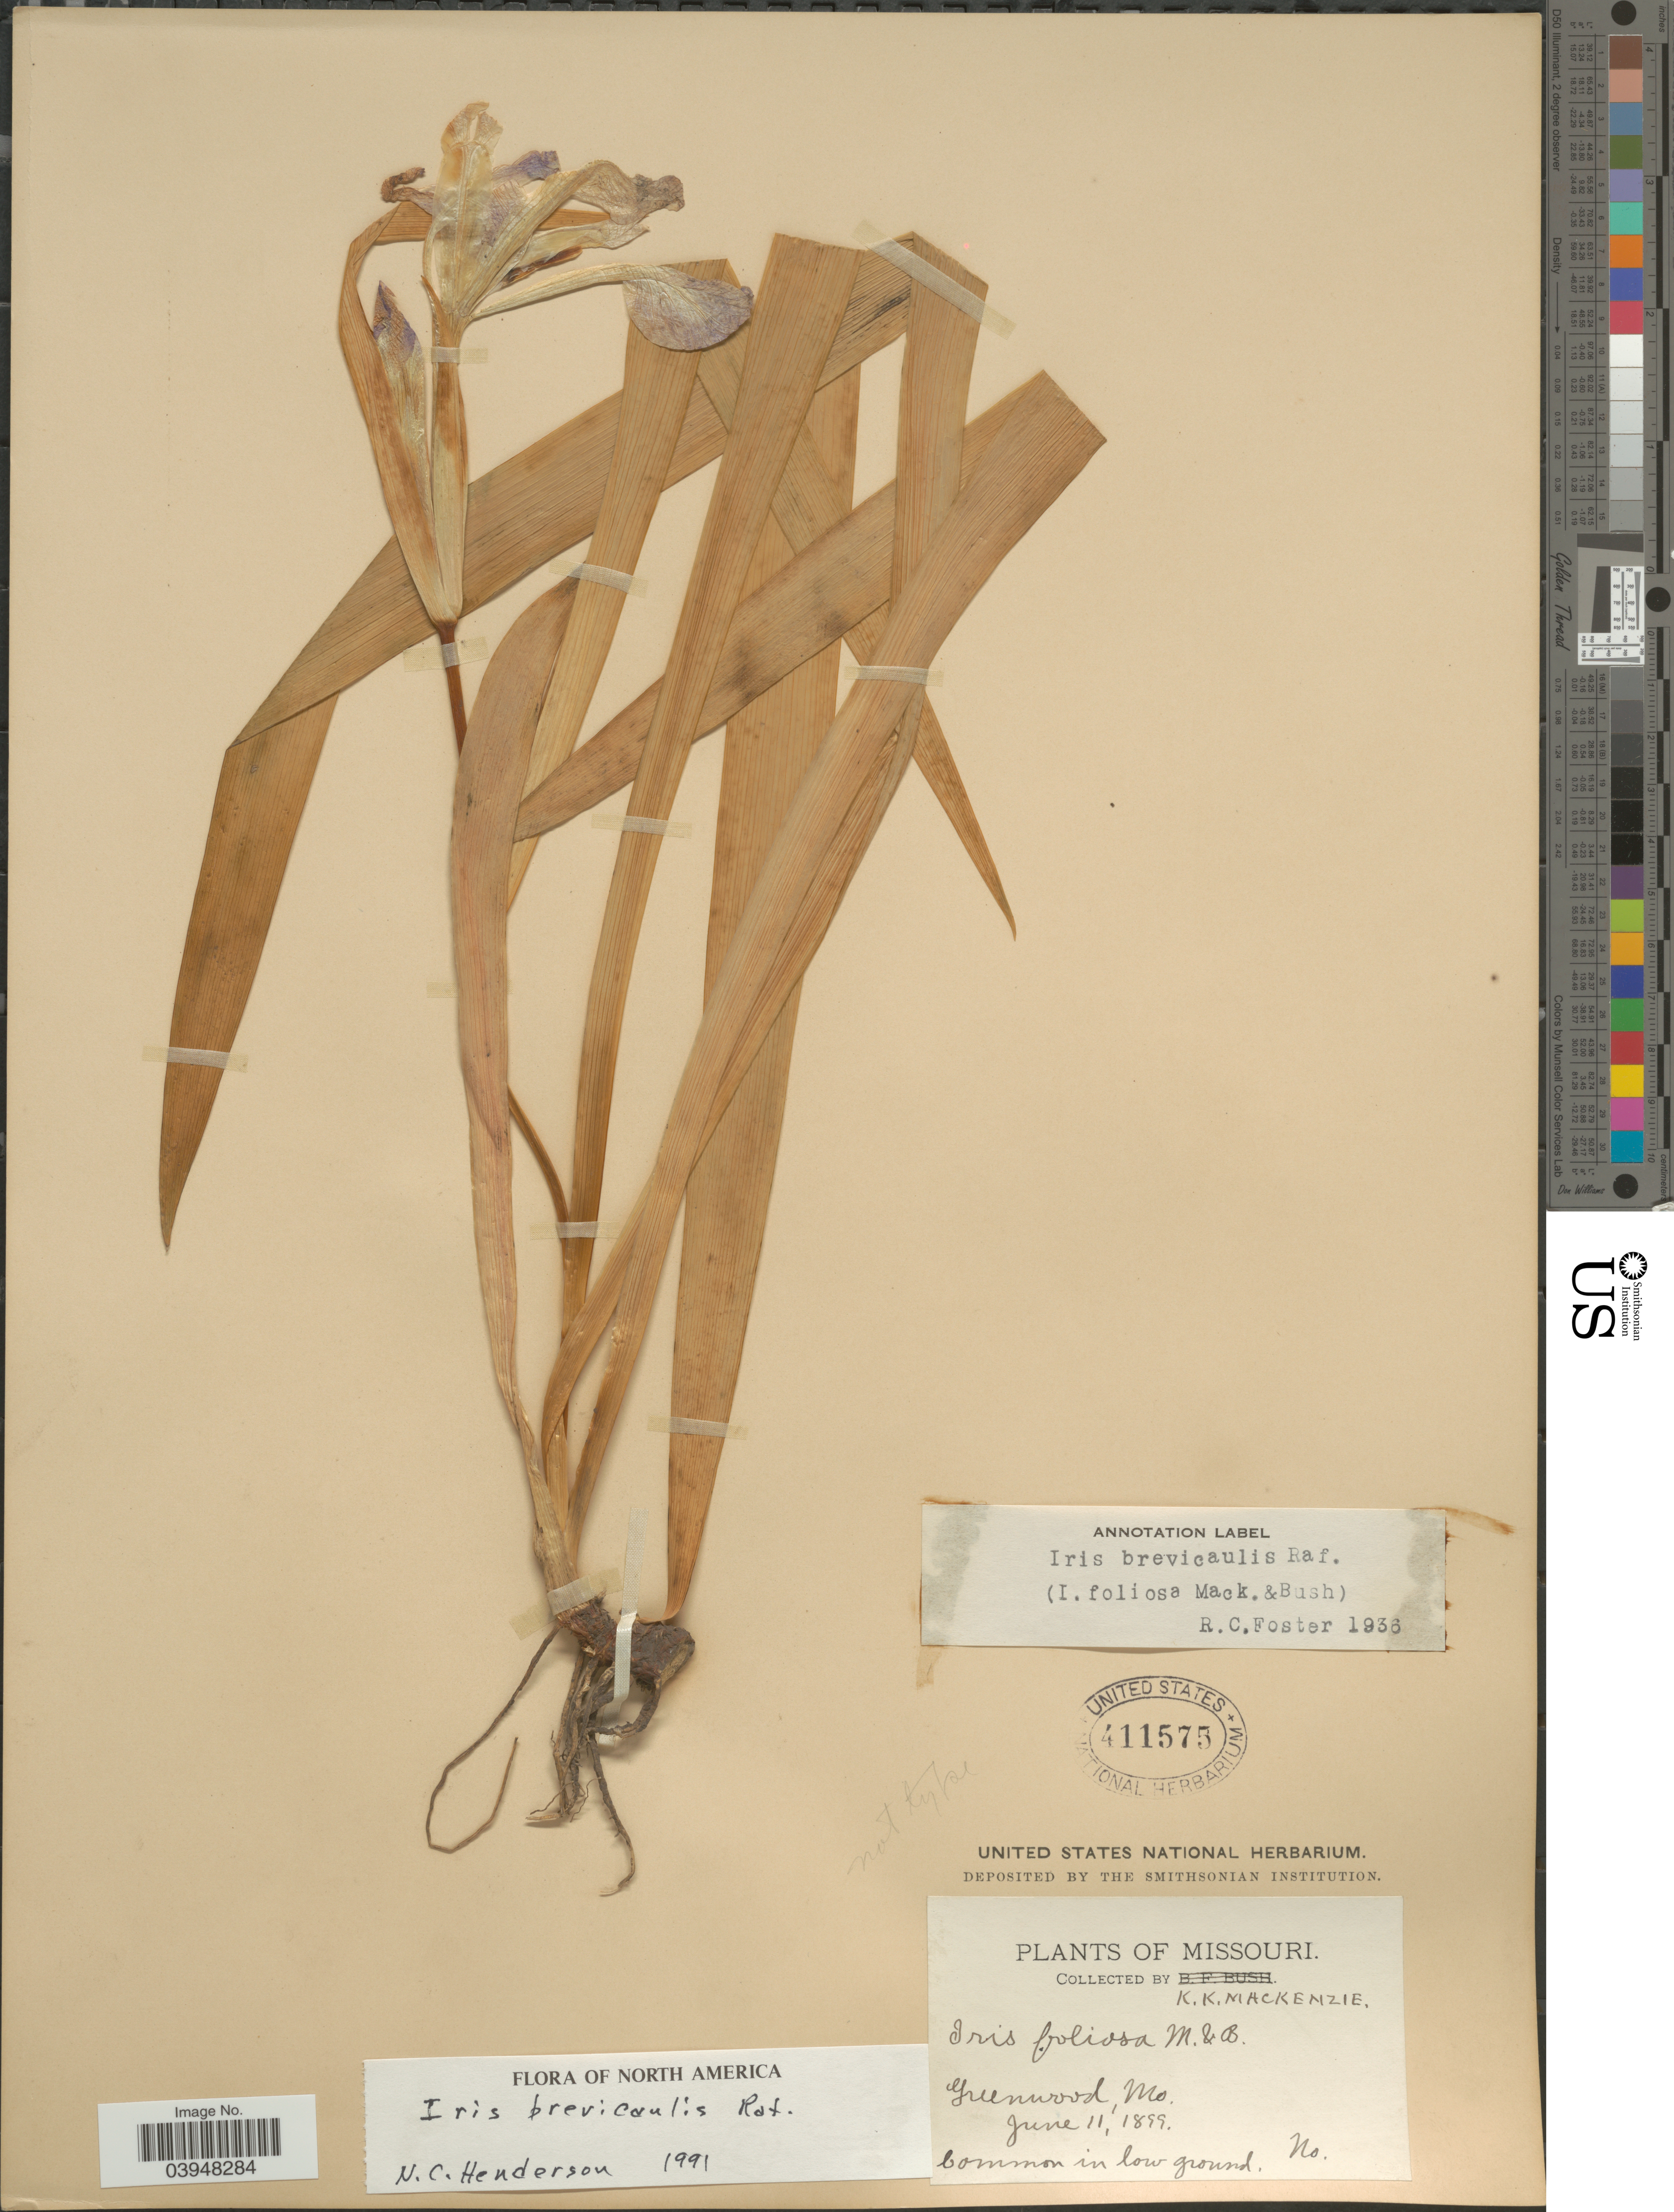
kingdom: Plantae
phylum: Tracheophyta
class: Liliopsida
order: Asparagales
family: Iridaceae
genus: Iris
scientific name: Iris brevicaulis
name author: Raf.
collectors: K. K. Mackenzie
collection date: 1899-06-11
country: United States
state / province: Missouri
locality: Greenwood.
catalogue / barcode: US 411575